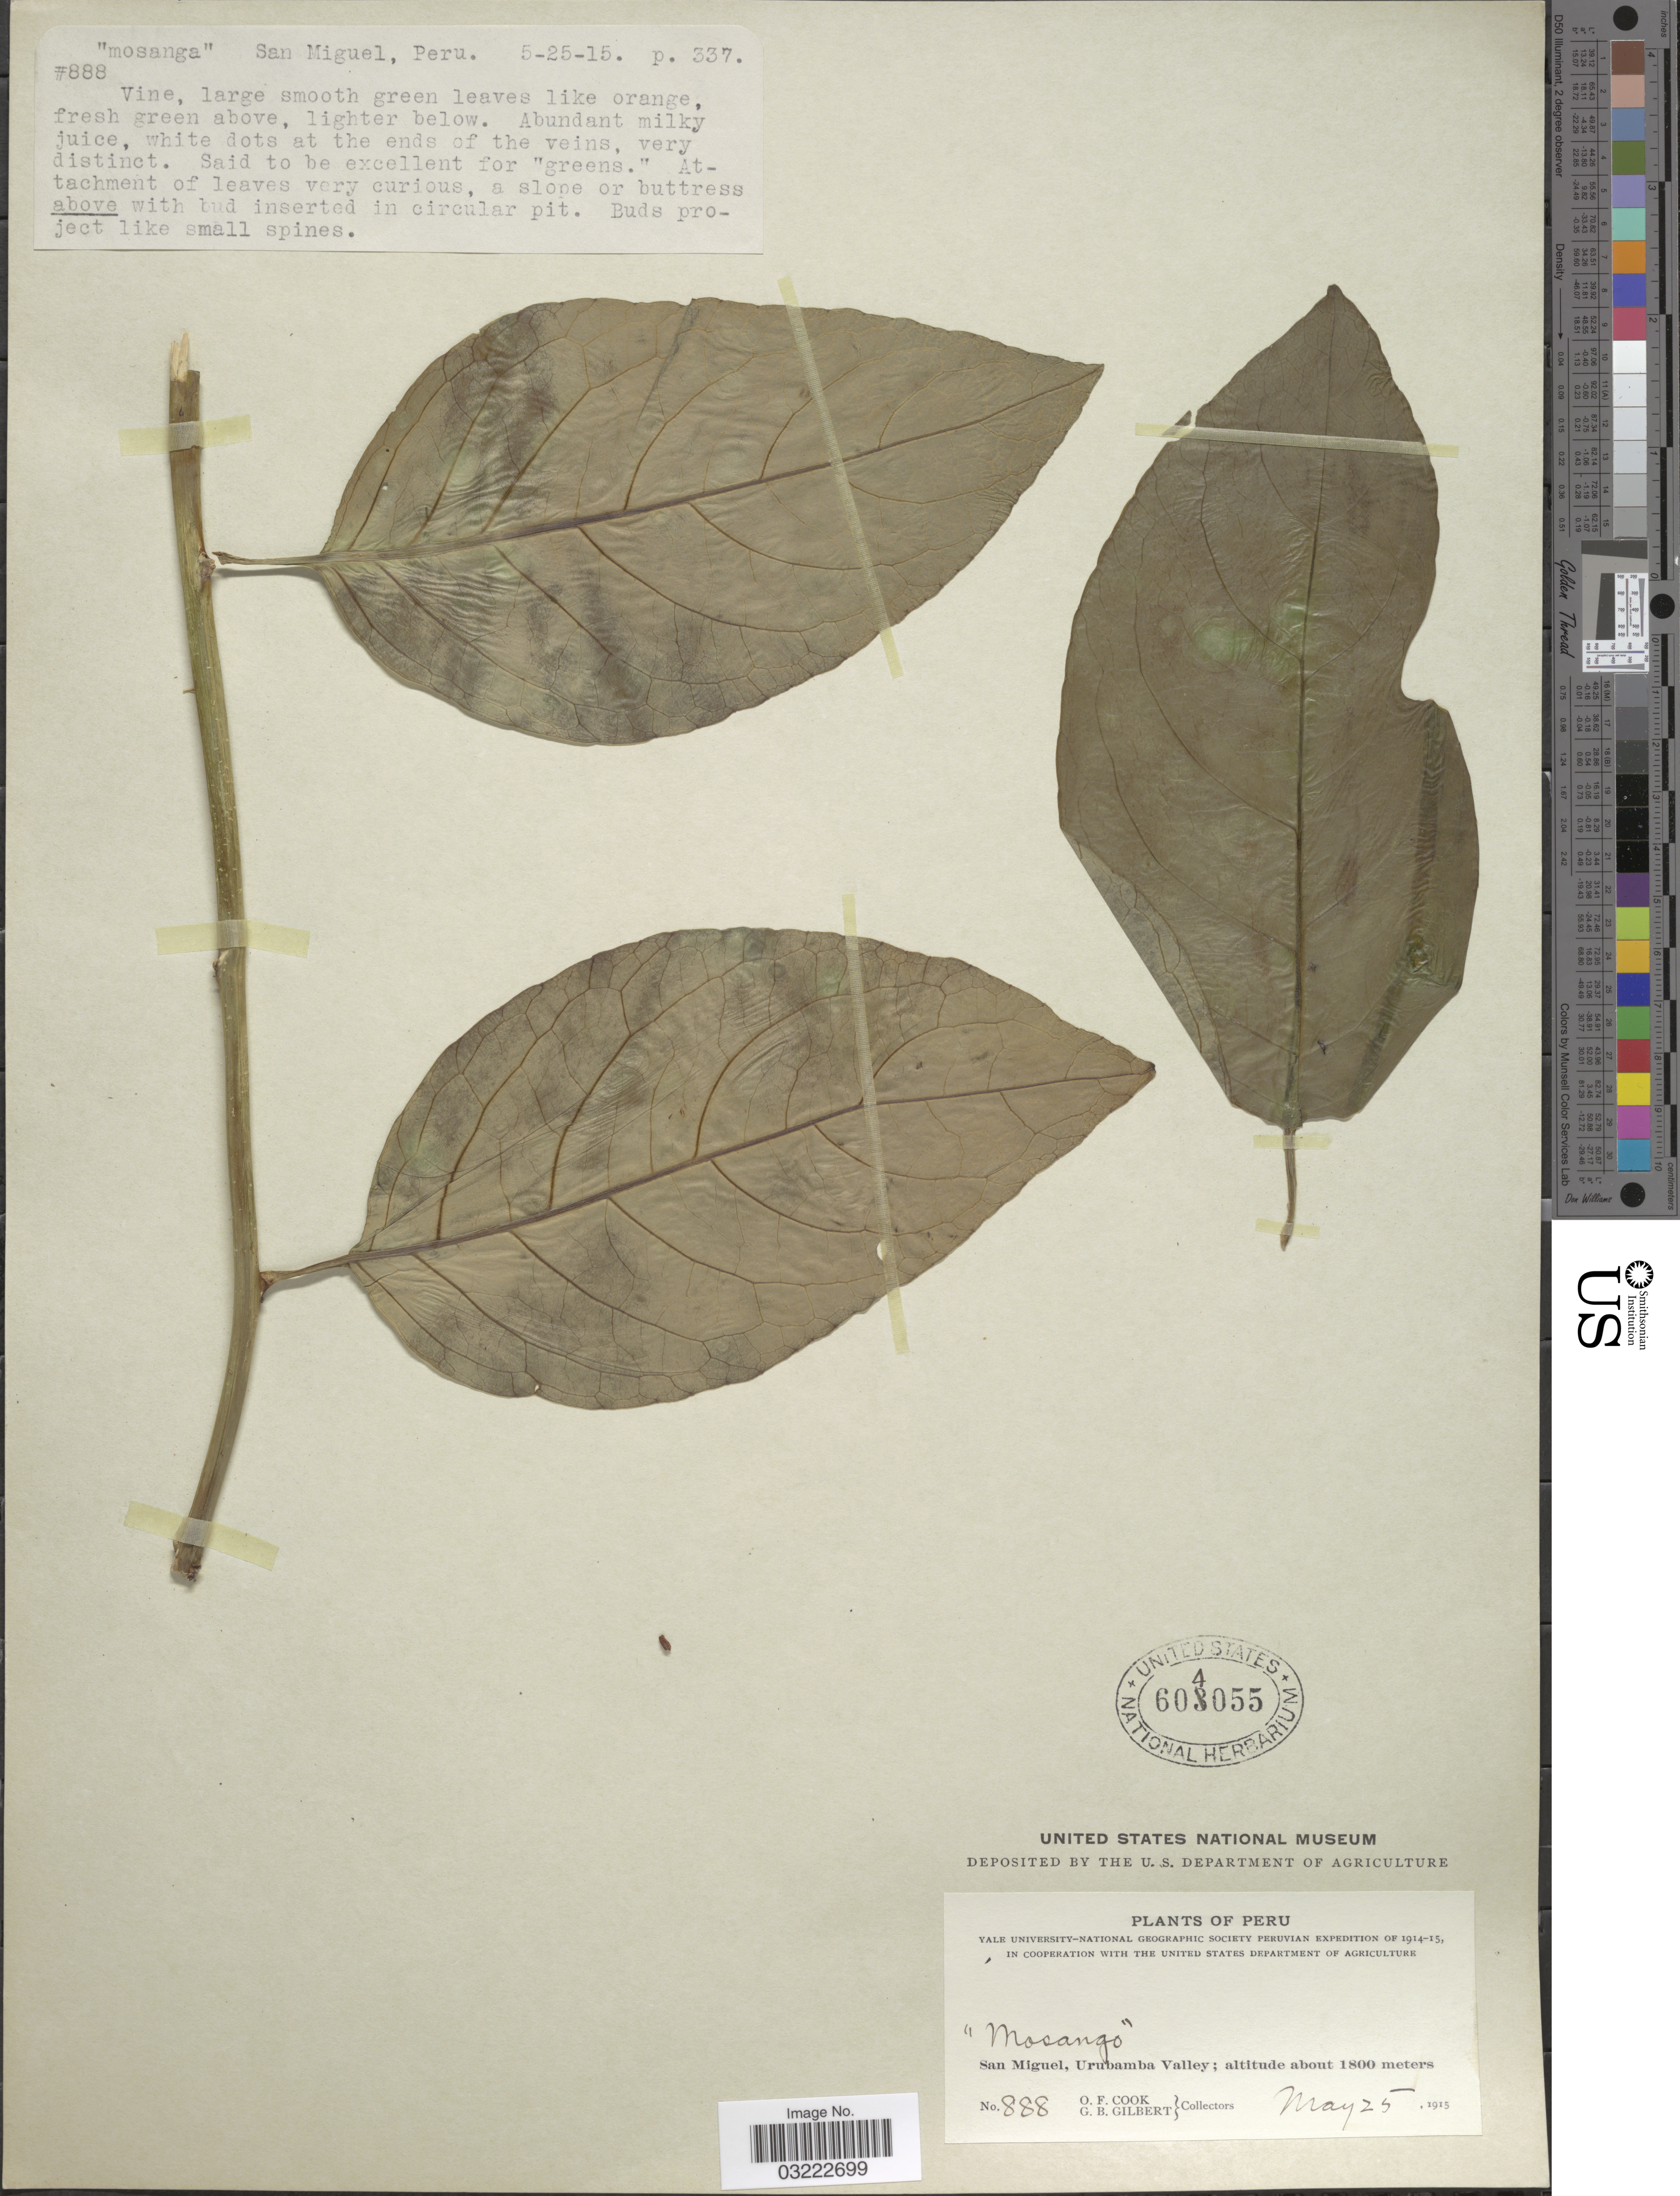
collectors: O. F. Cook & G. B. Gilbert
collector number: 888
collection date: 1915-05-25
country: Peru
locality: San Miguel, Urubamba Valley.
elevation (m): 1800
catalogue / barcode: US 604055